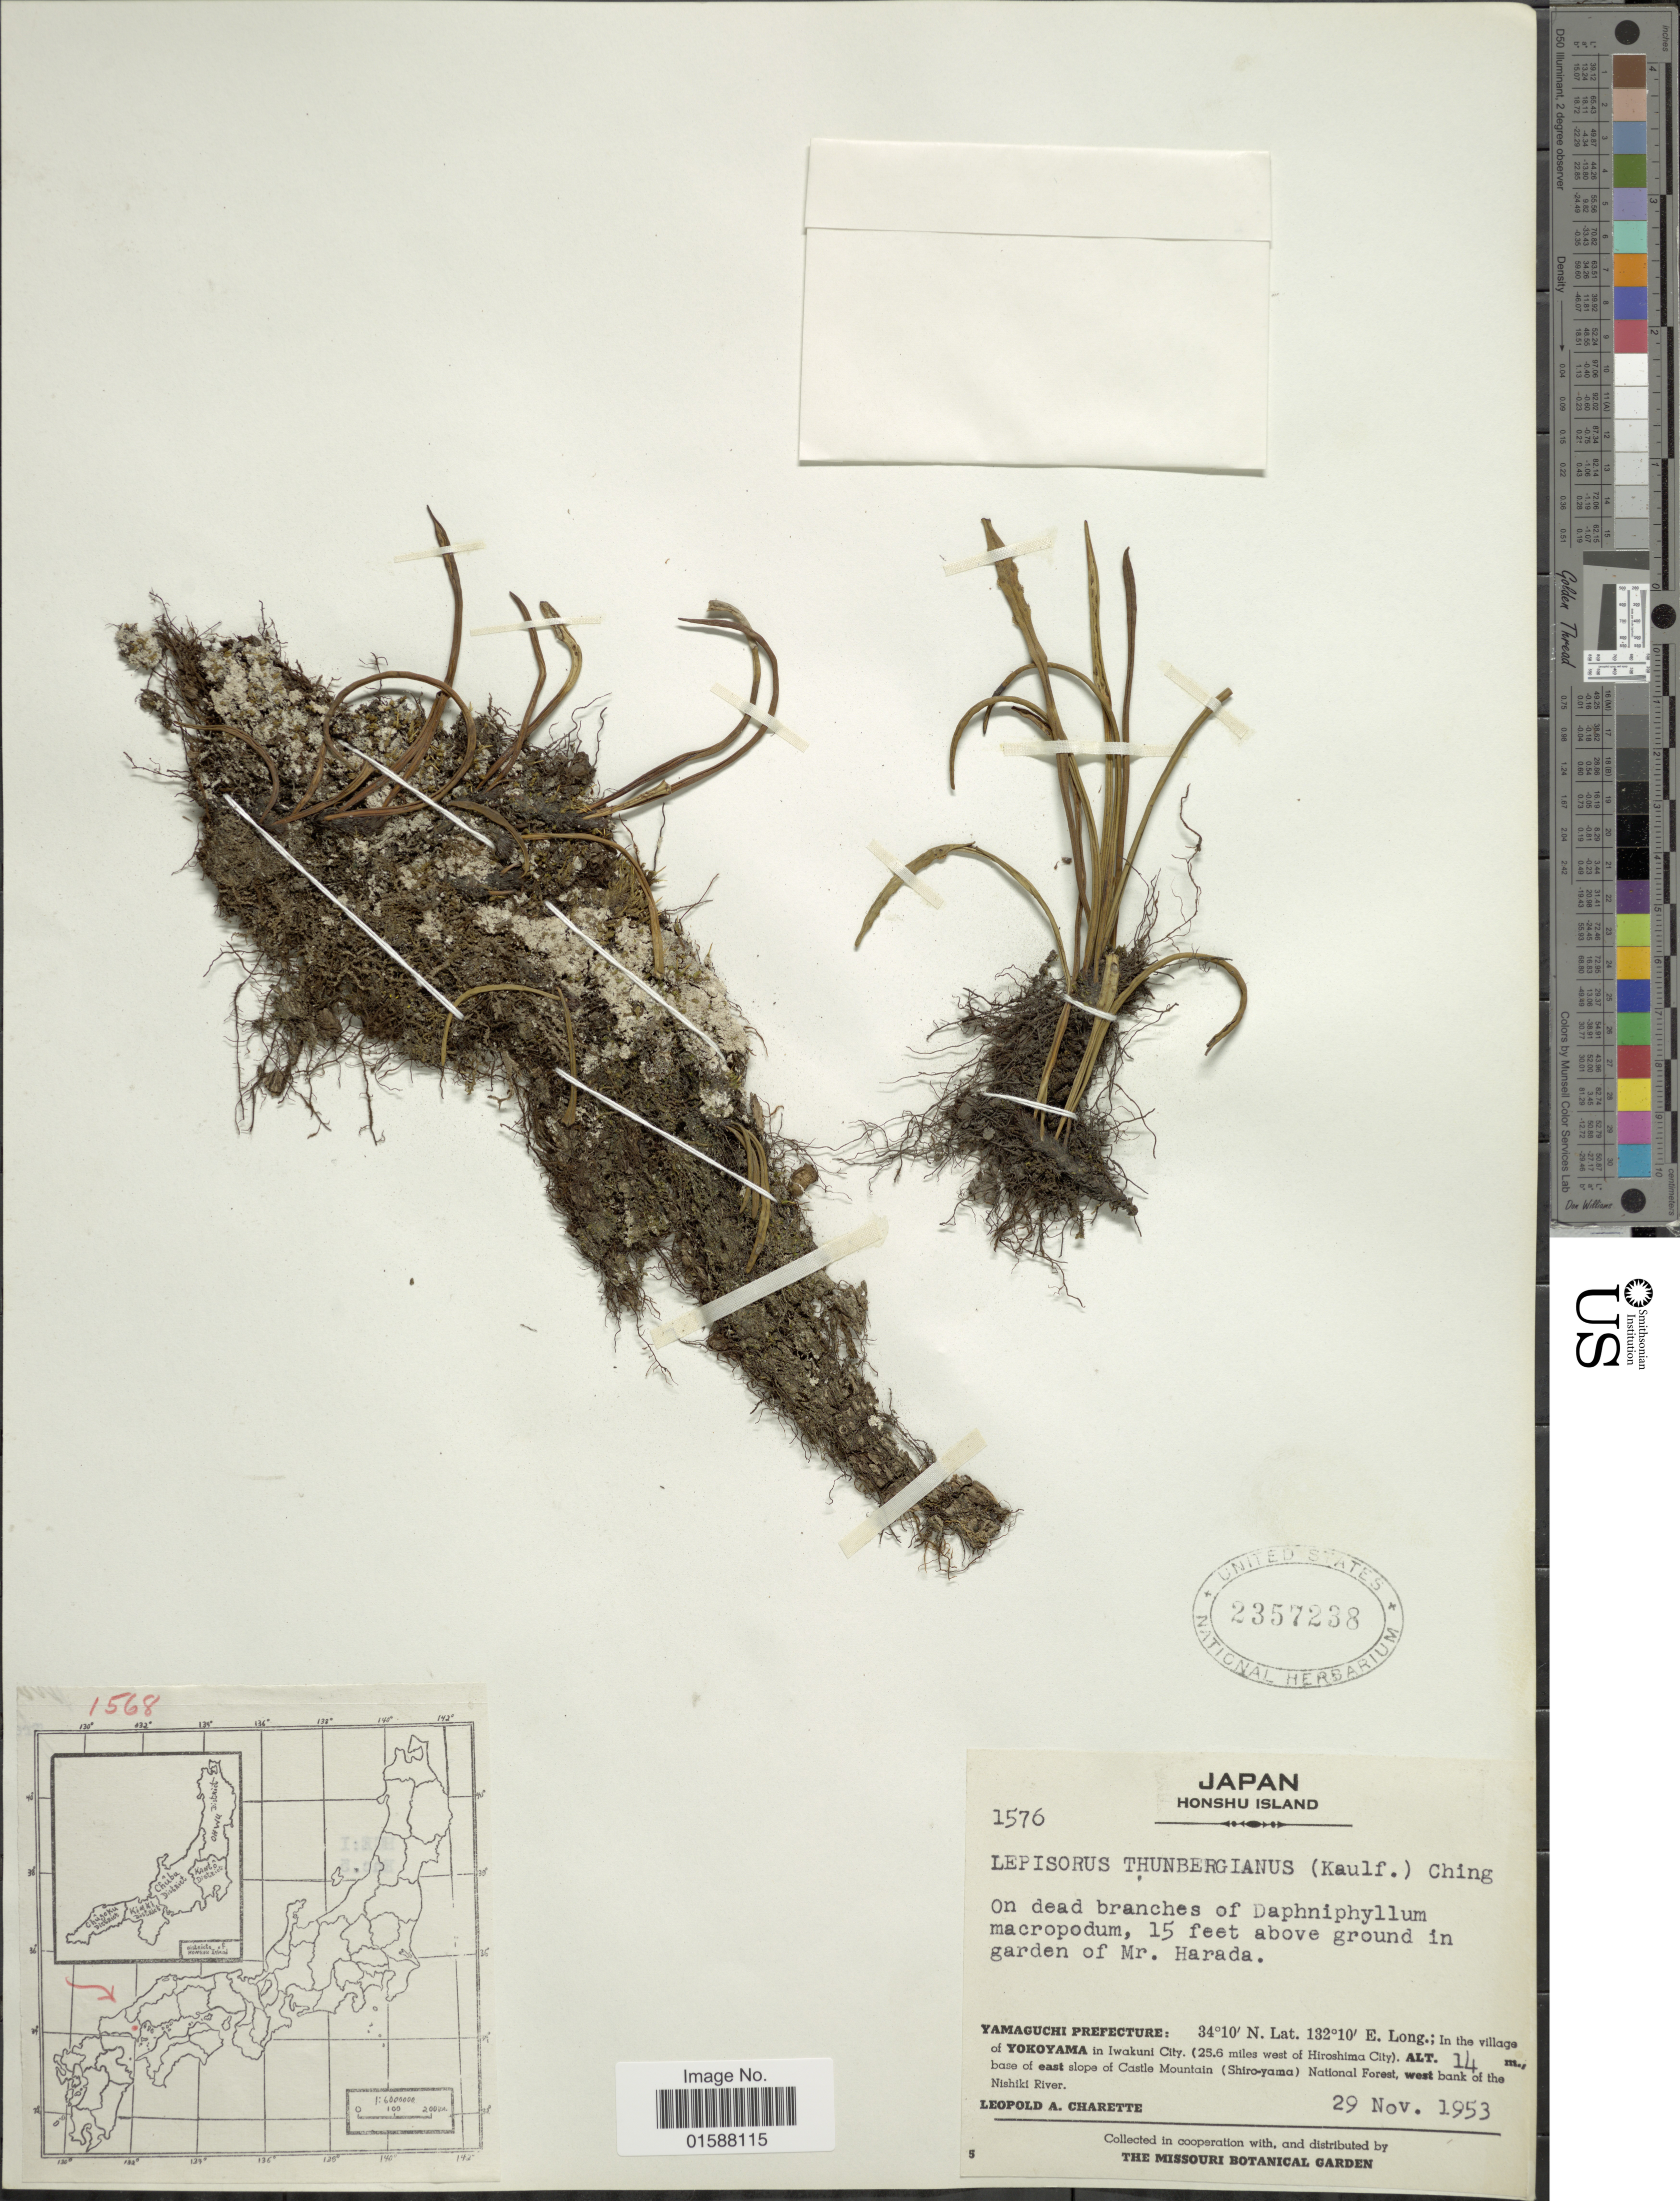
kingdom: Plantae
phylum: Tracheophyta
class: Polypodiopsida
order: Polypodiales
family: Polypodiaceae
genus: Lepisorus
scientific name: Lepisorus thunbergianus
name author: (Kaulf.) Ching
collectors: L. A. Charette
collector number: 1576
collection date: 1953-11-29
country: Japan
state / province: Yamaguti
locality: Honshu Island. 15 feet above ground in garden of Mr. Harada. Yamaguchi Prefecture. in the village of Yokoyama in Iwakuni City. (25.6 miles west Hiroshima City). base of east slope of Castle Mountain (Shiro-yama) National Forest, west bank of the Nishiki Rivier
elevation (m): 14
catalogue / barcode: US 2357238